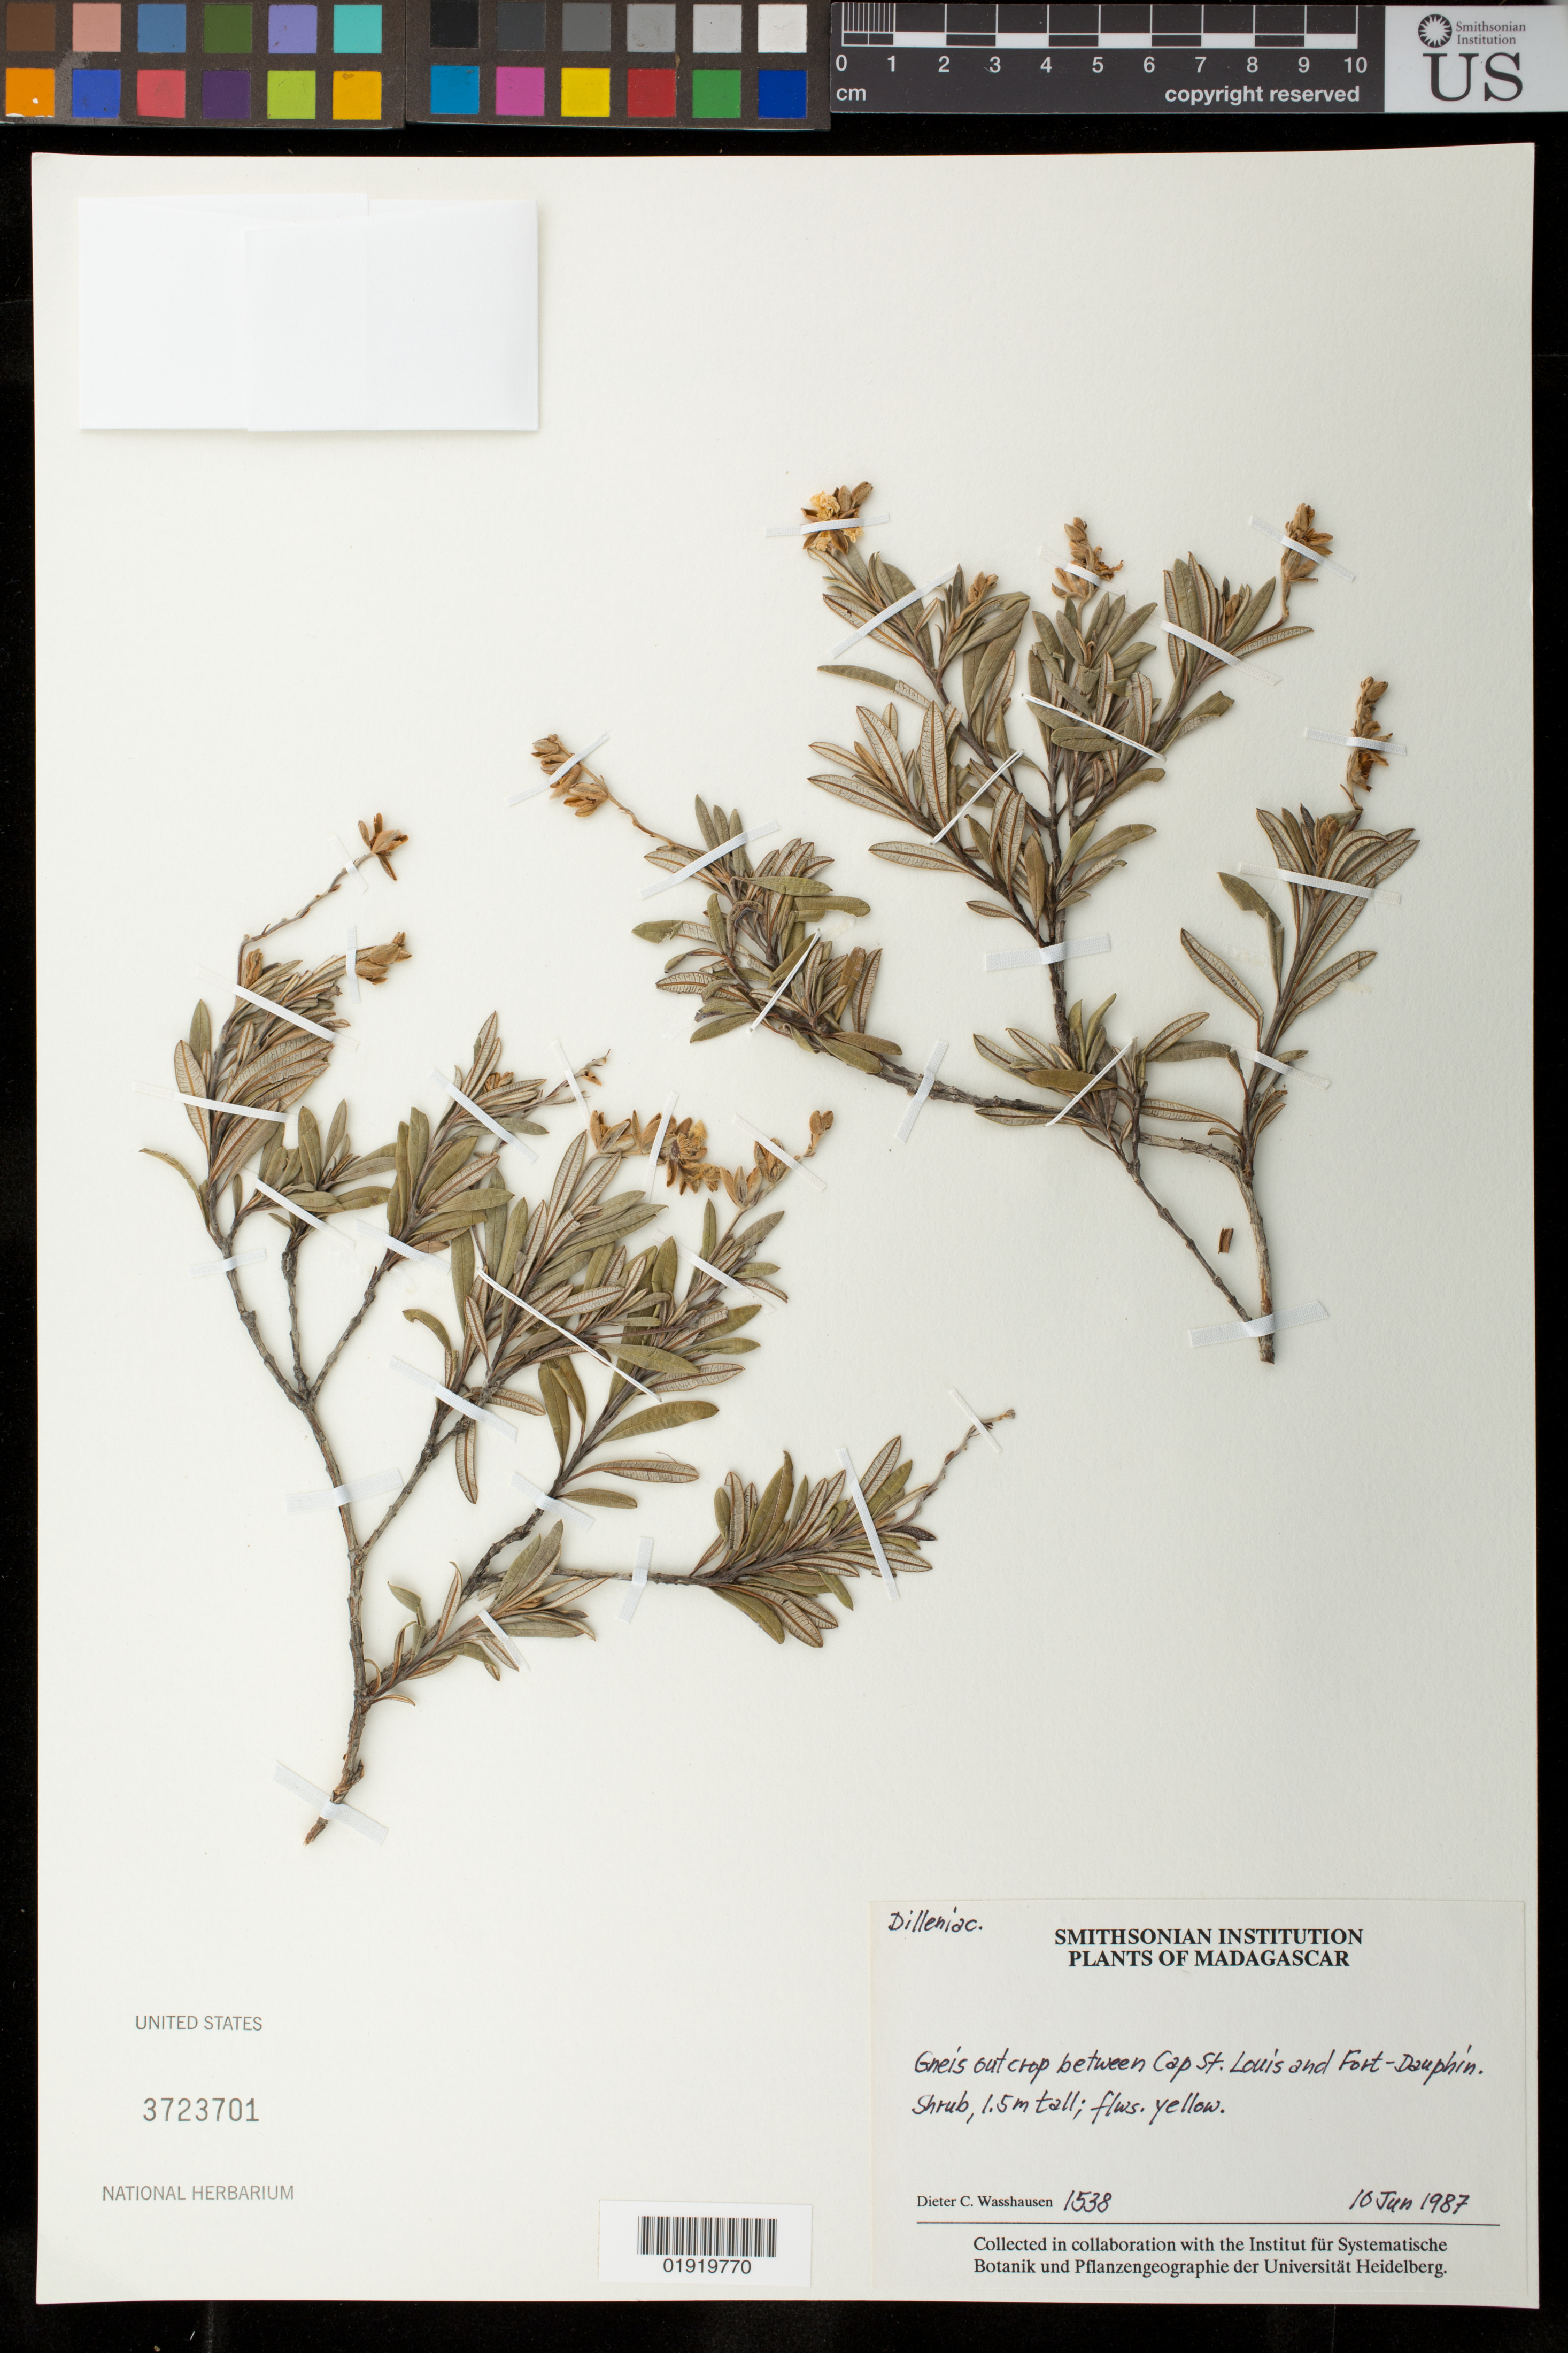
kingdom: Plantae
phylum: Tracheophyta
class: Magnoliopsida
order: Dilleniales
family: Dilleniaceae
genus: Hibbertia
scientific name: Hibbertia coriacea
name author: Baill.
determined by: Strong, Mark T., (BOT), Smithsonian Institution - National Museum of Natural History (UNITED STATES)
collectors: D. C. Wasshausen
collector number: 1538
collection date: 1987-06-10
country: Madagascar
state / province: Anosy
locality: Between Cap St. Louis and Fort Dauphin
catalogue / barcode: US 3723701